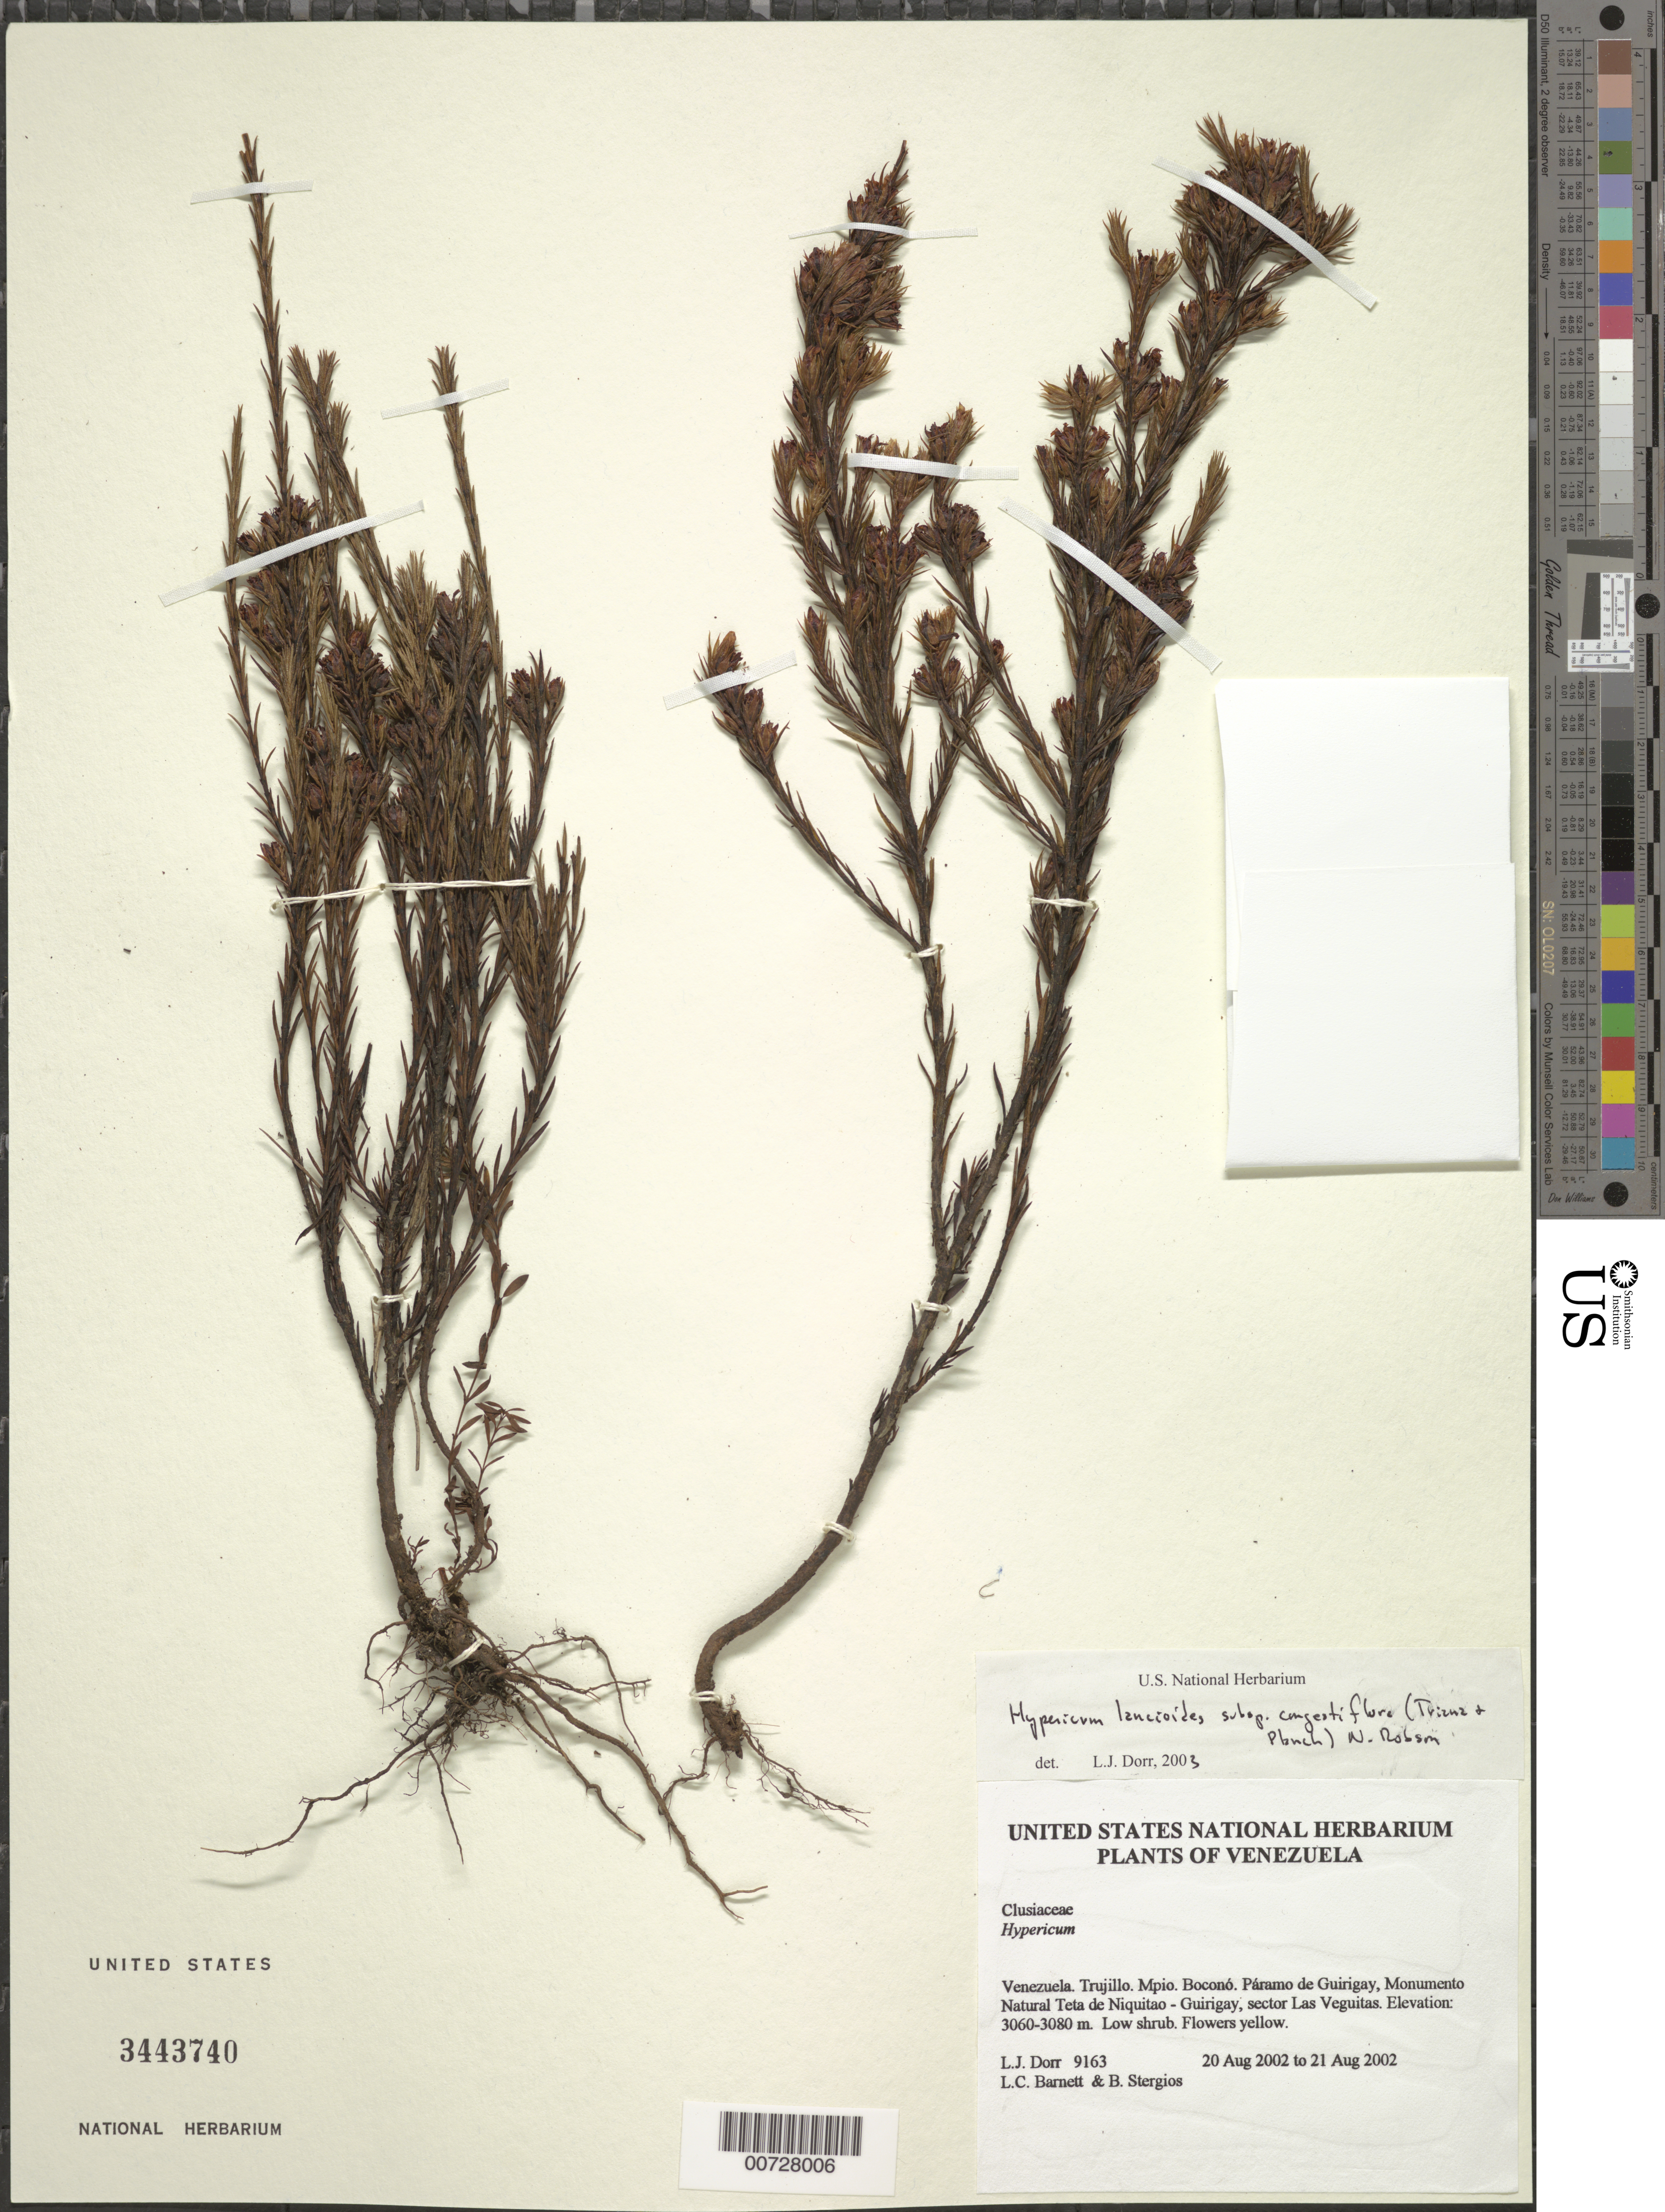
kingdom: Plantae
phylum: Tracheophyta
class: Magnoliopsida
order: Malpighiales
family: Hypericaceae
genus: Hypericum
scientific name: Hypericum lancioides subsp. congestiflorum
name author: (Triana & Planch.) N. Robson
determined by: Dorr, L. J., (BOT), Smithsonian Institution - National Museum of Natural History (UNITED STATES)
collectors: L. J. Dorr, L. C. Barnett & B. G. Stergios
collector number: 9163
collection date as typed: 20 Aug 2002 to 21 Aug 2002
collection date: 2002-08-20/2002-08-21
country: Venezuela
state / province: Trujillo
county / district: Boconó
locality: Páramo de Guirigay, Monumento Natural Teta de Niquitao - Guirigay, sector Las Veguitas.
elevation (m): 3060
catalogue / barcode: US 3443740